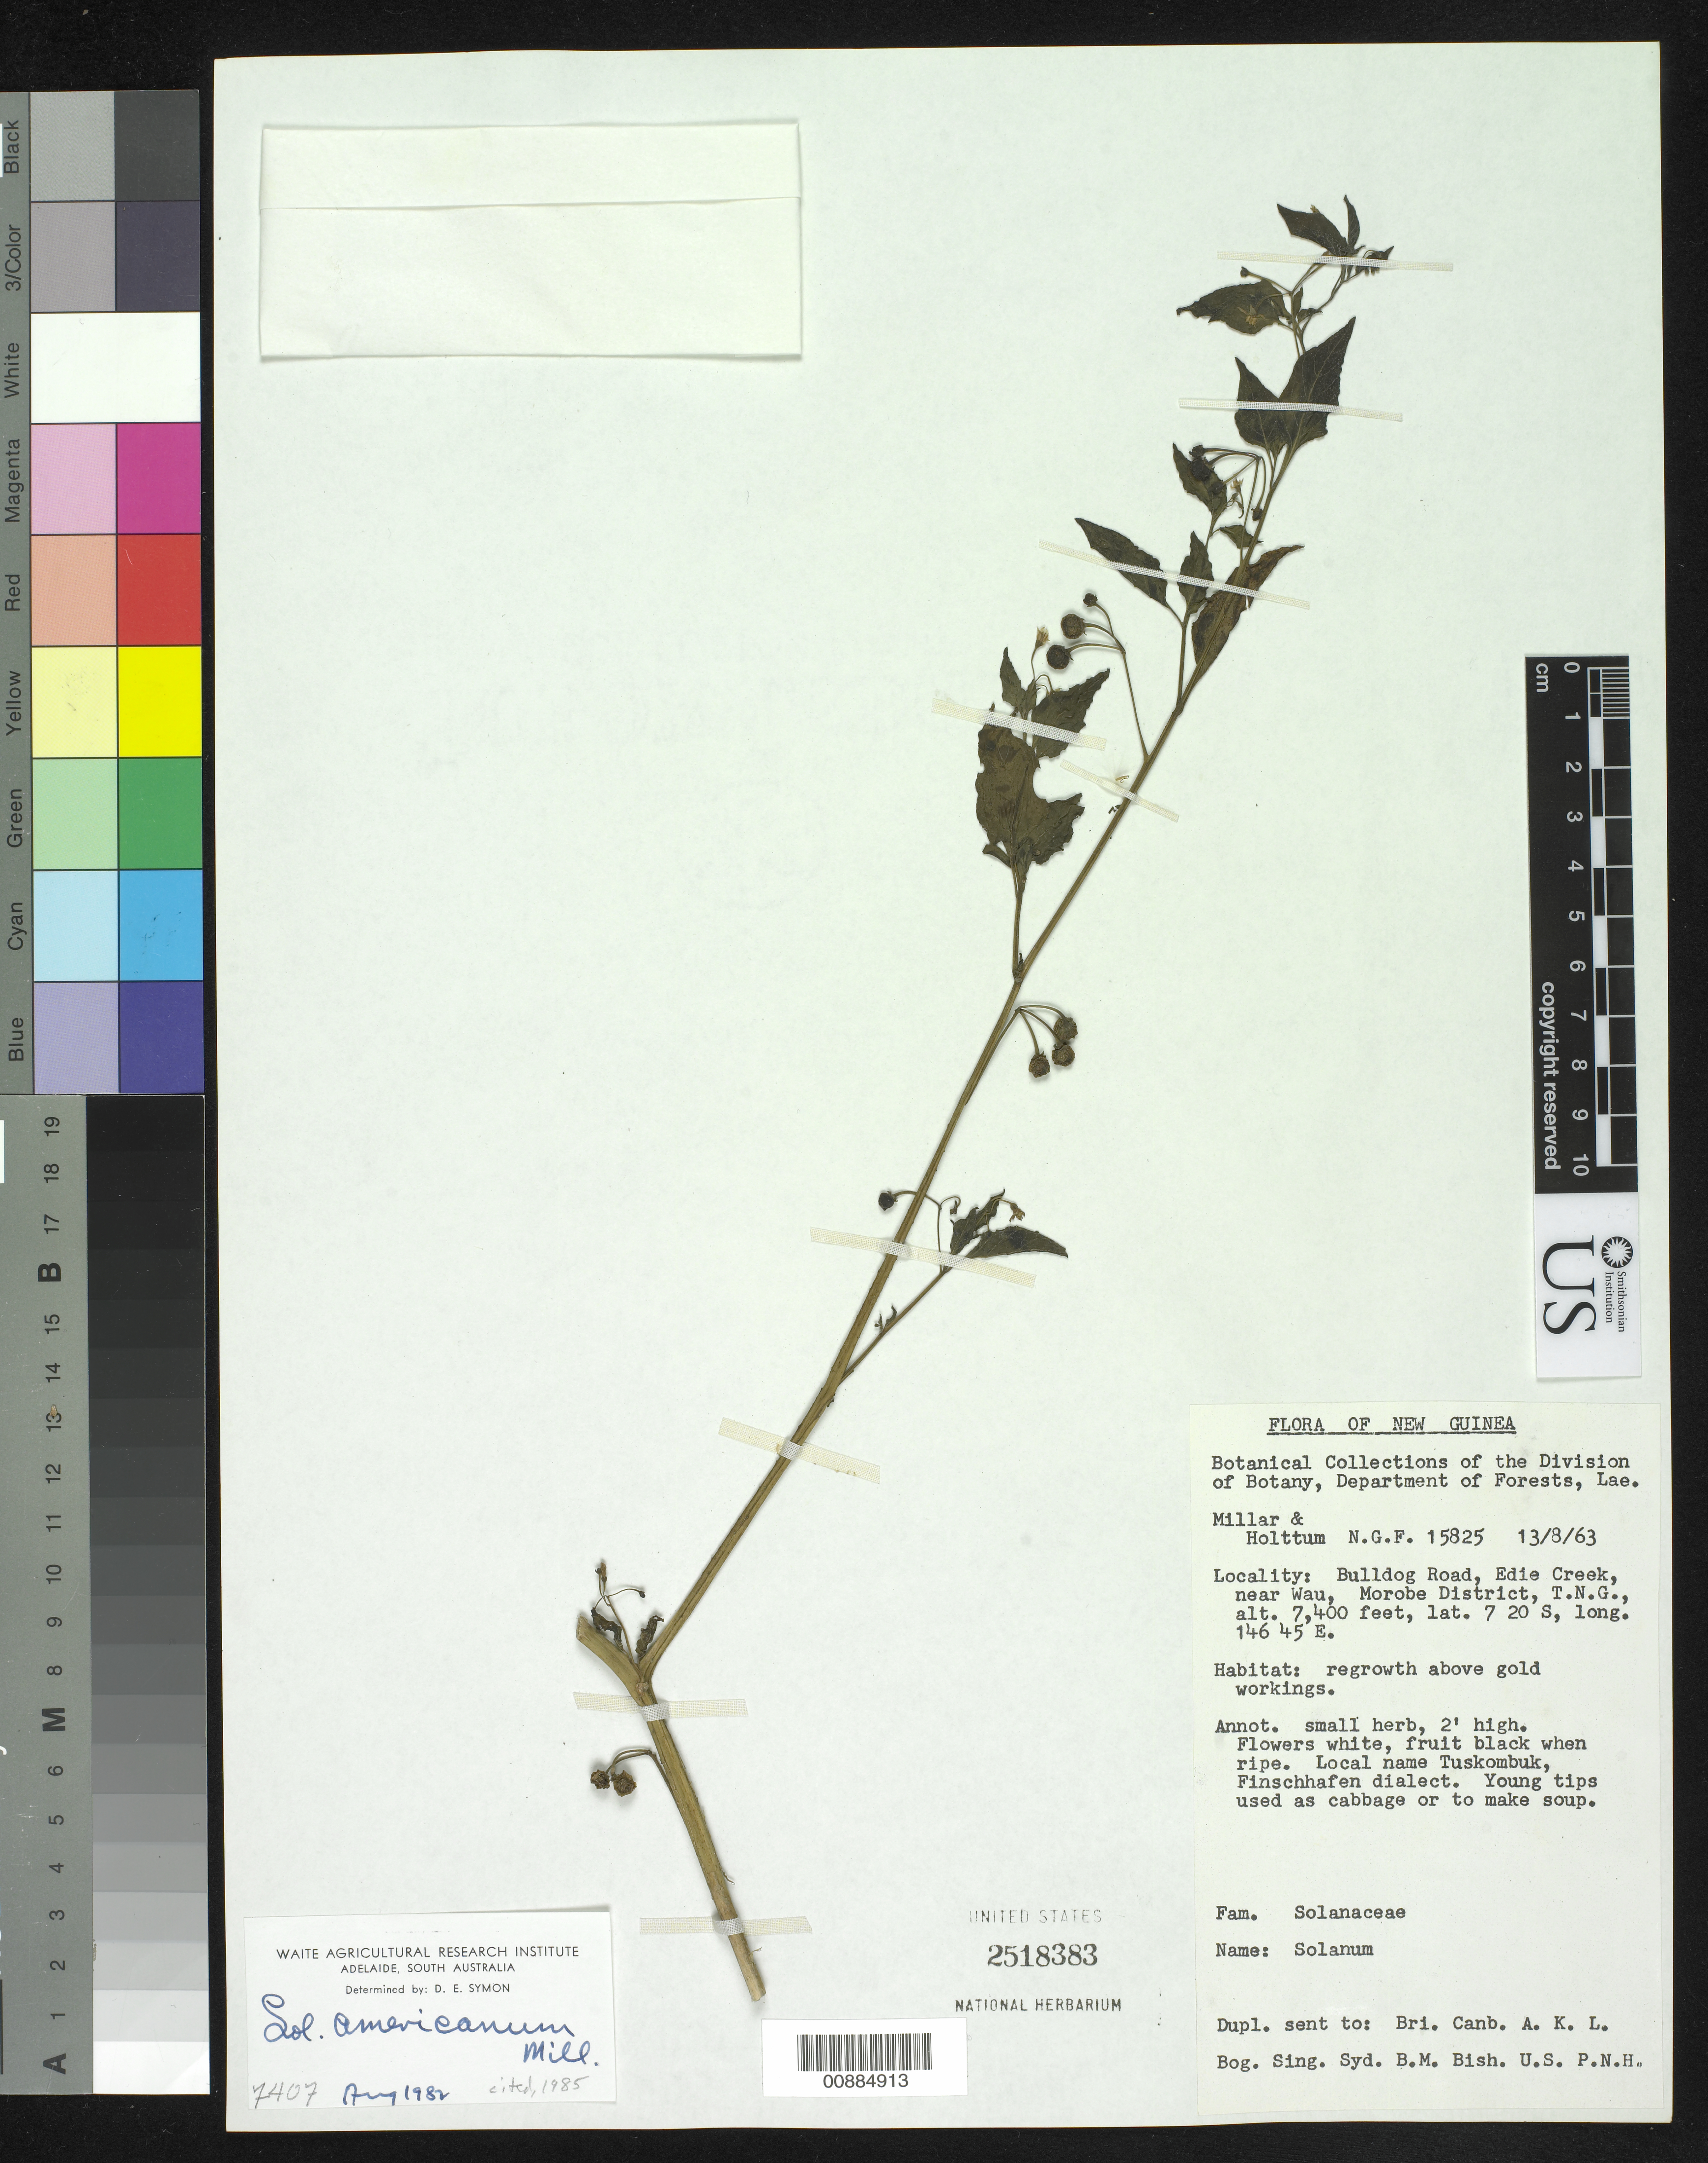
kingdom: Plantae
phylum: Tracheophyta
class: Magnoliopsida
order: Solanales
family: Solanaceae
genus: Solanum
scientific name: Solanum americanum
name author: Mill.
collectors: A. Millar & R. E. Holttum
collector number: NGF 15825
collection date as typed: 13 Aug 1963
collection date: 1963-08-13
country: Papua New Guinea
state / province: Morobe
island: New Guinea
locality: Bulldog Road, Edie Creek, near Wau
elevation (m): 2256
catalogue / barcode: US 2518383